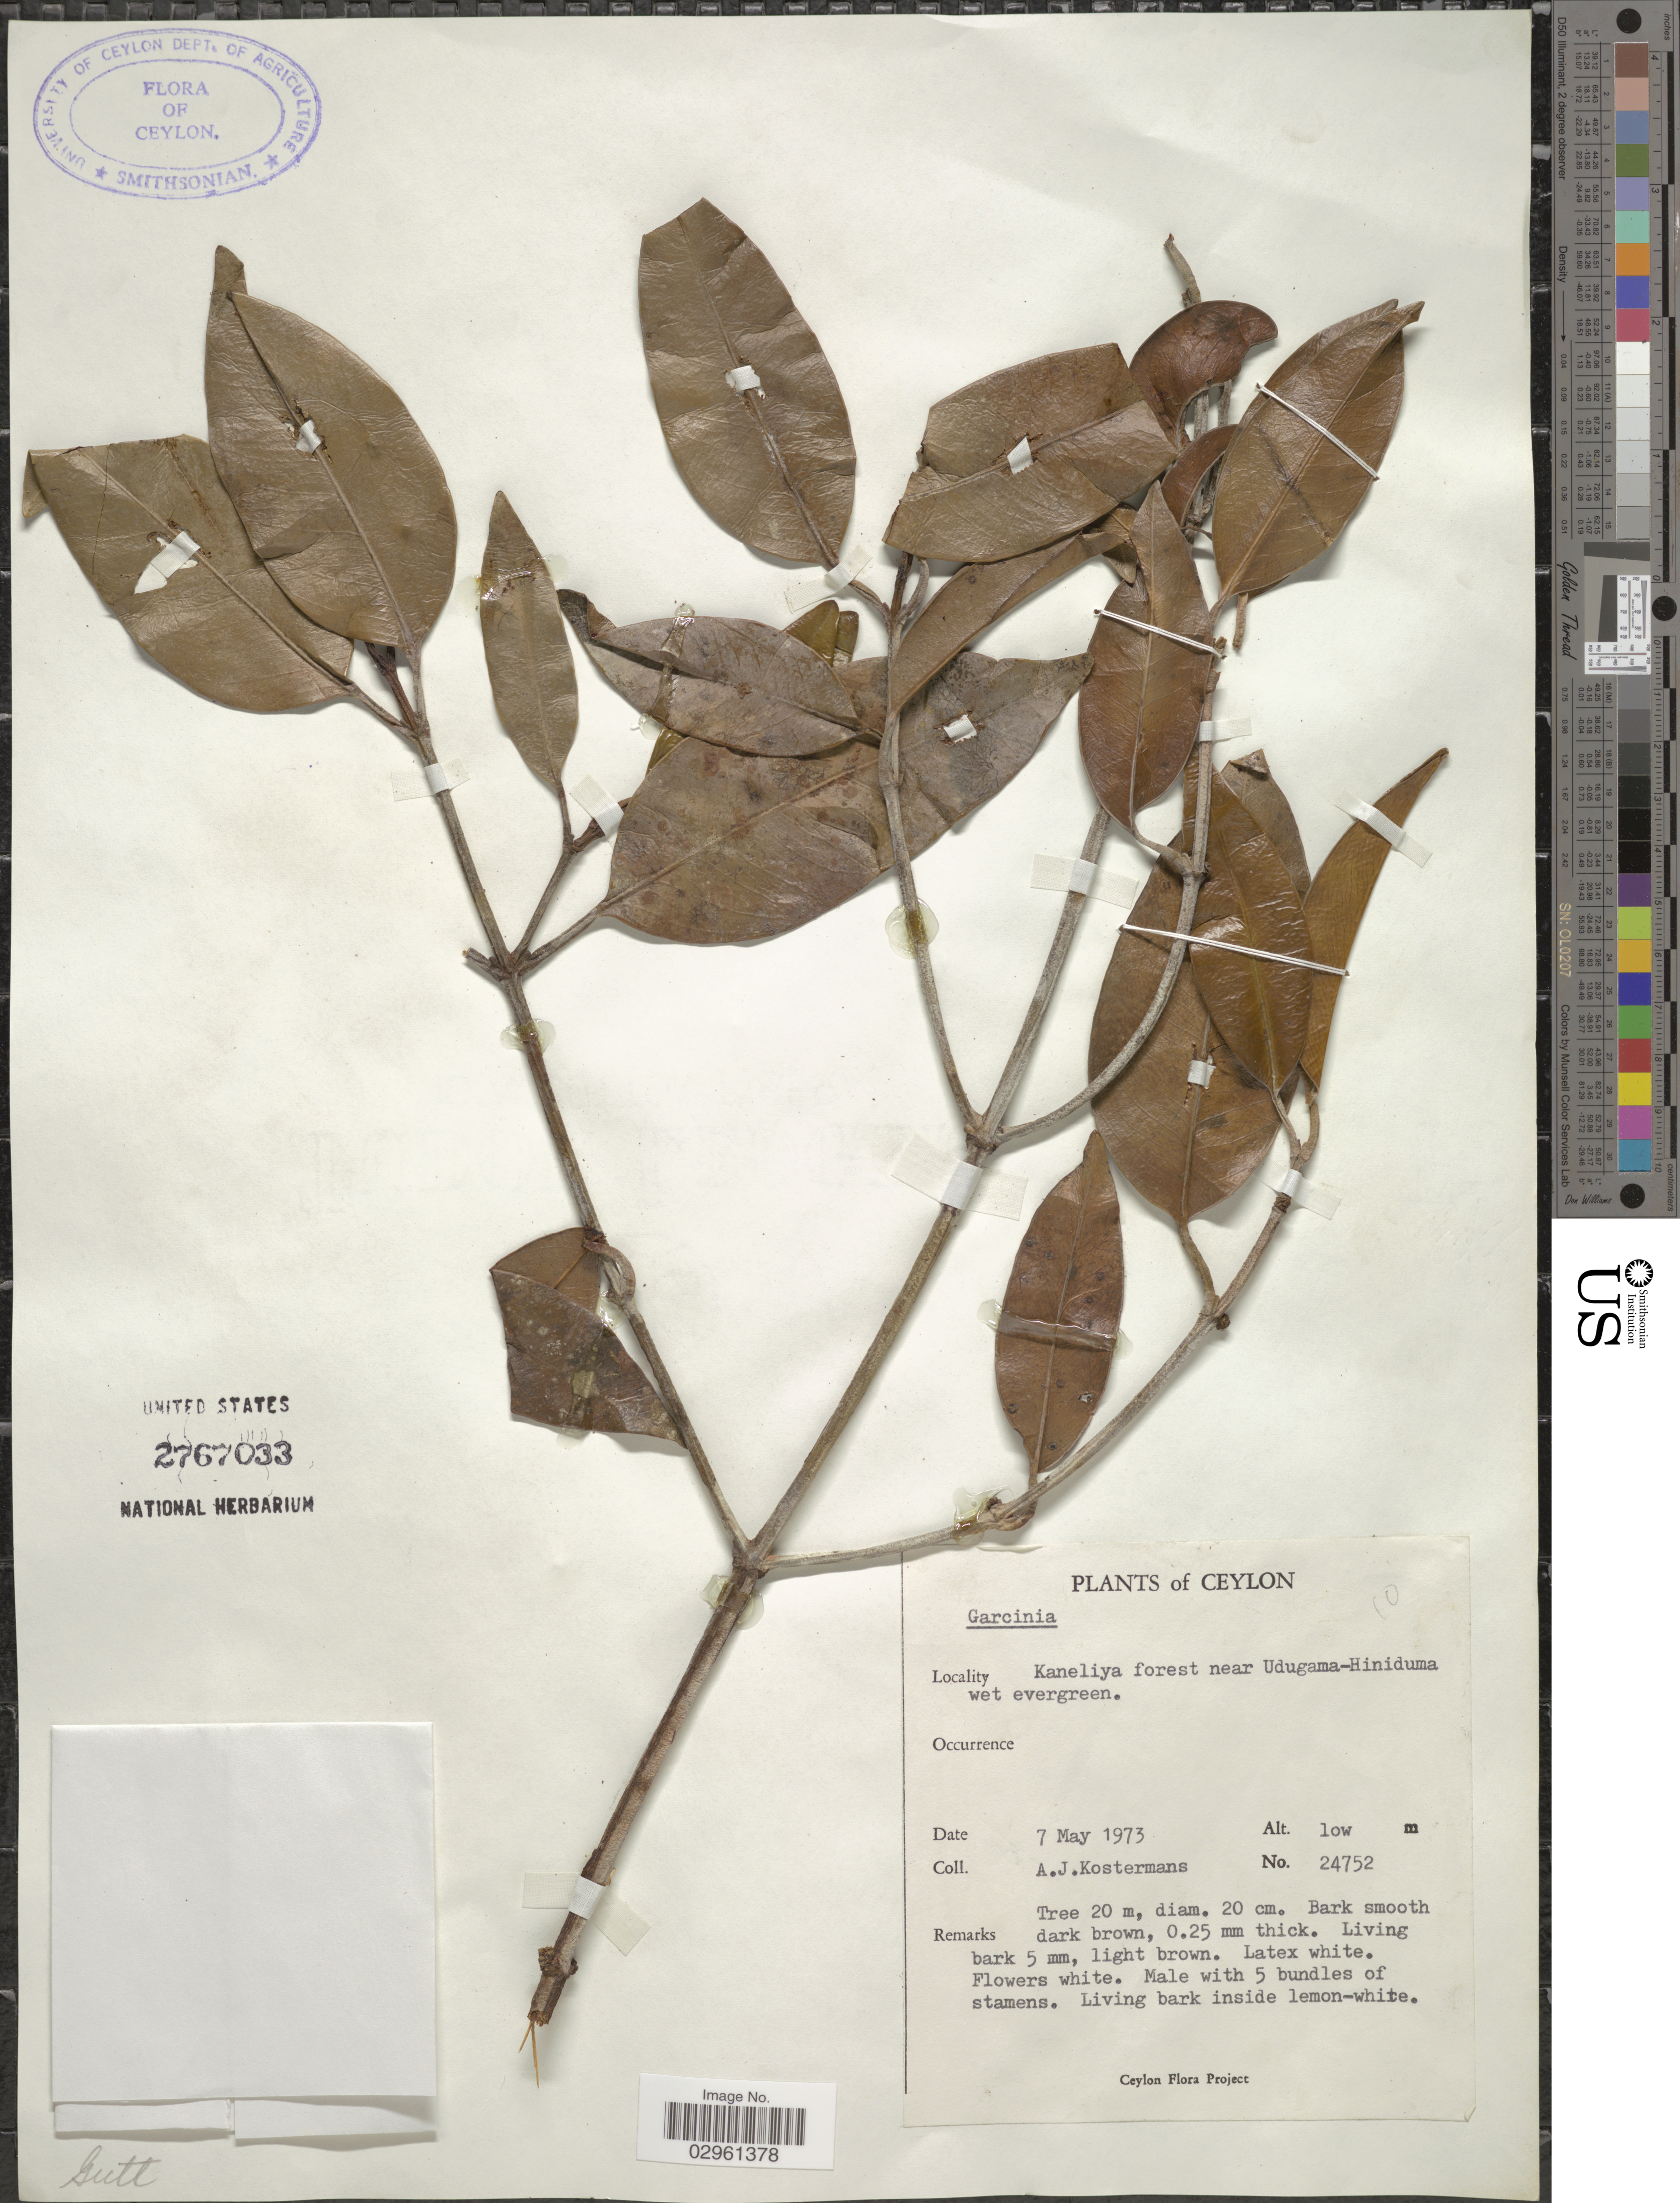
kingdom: Plantae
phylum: Tracheophyta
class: Magnoliopsida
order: Malpighiales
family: Clusiaceae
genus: Garcinia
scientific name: Garcinia sp.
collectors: A. J. G. Kostermans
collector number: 24752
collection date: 1973-05-07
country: Sri Lanka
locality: Ceylon. Kaneliya forest near Udugama-Hiniduma wet evergreen.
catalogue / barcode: US 2767033